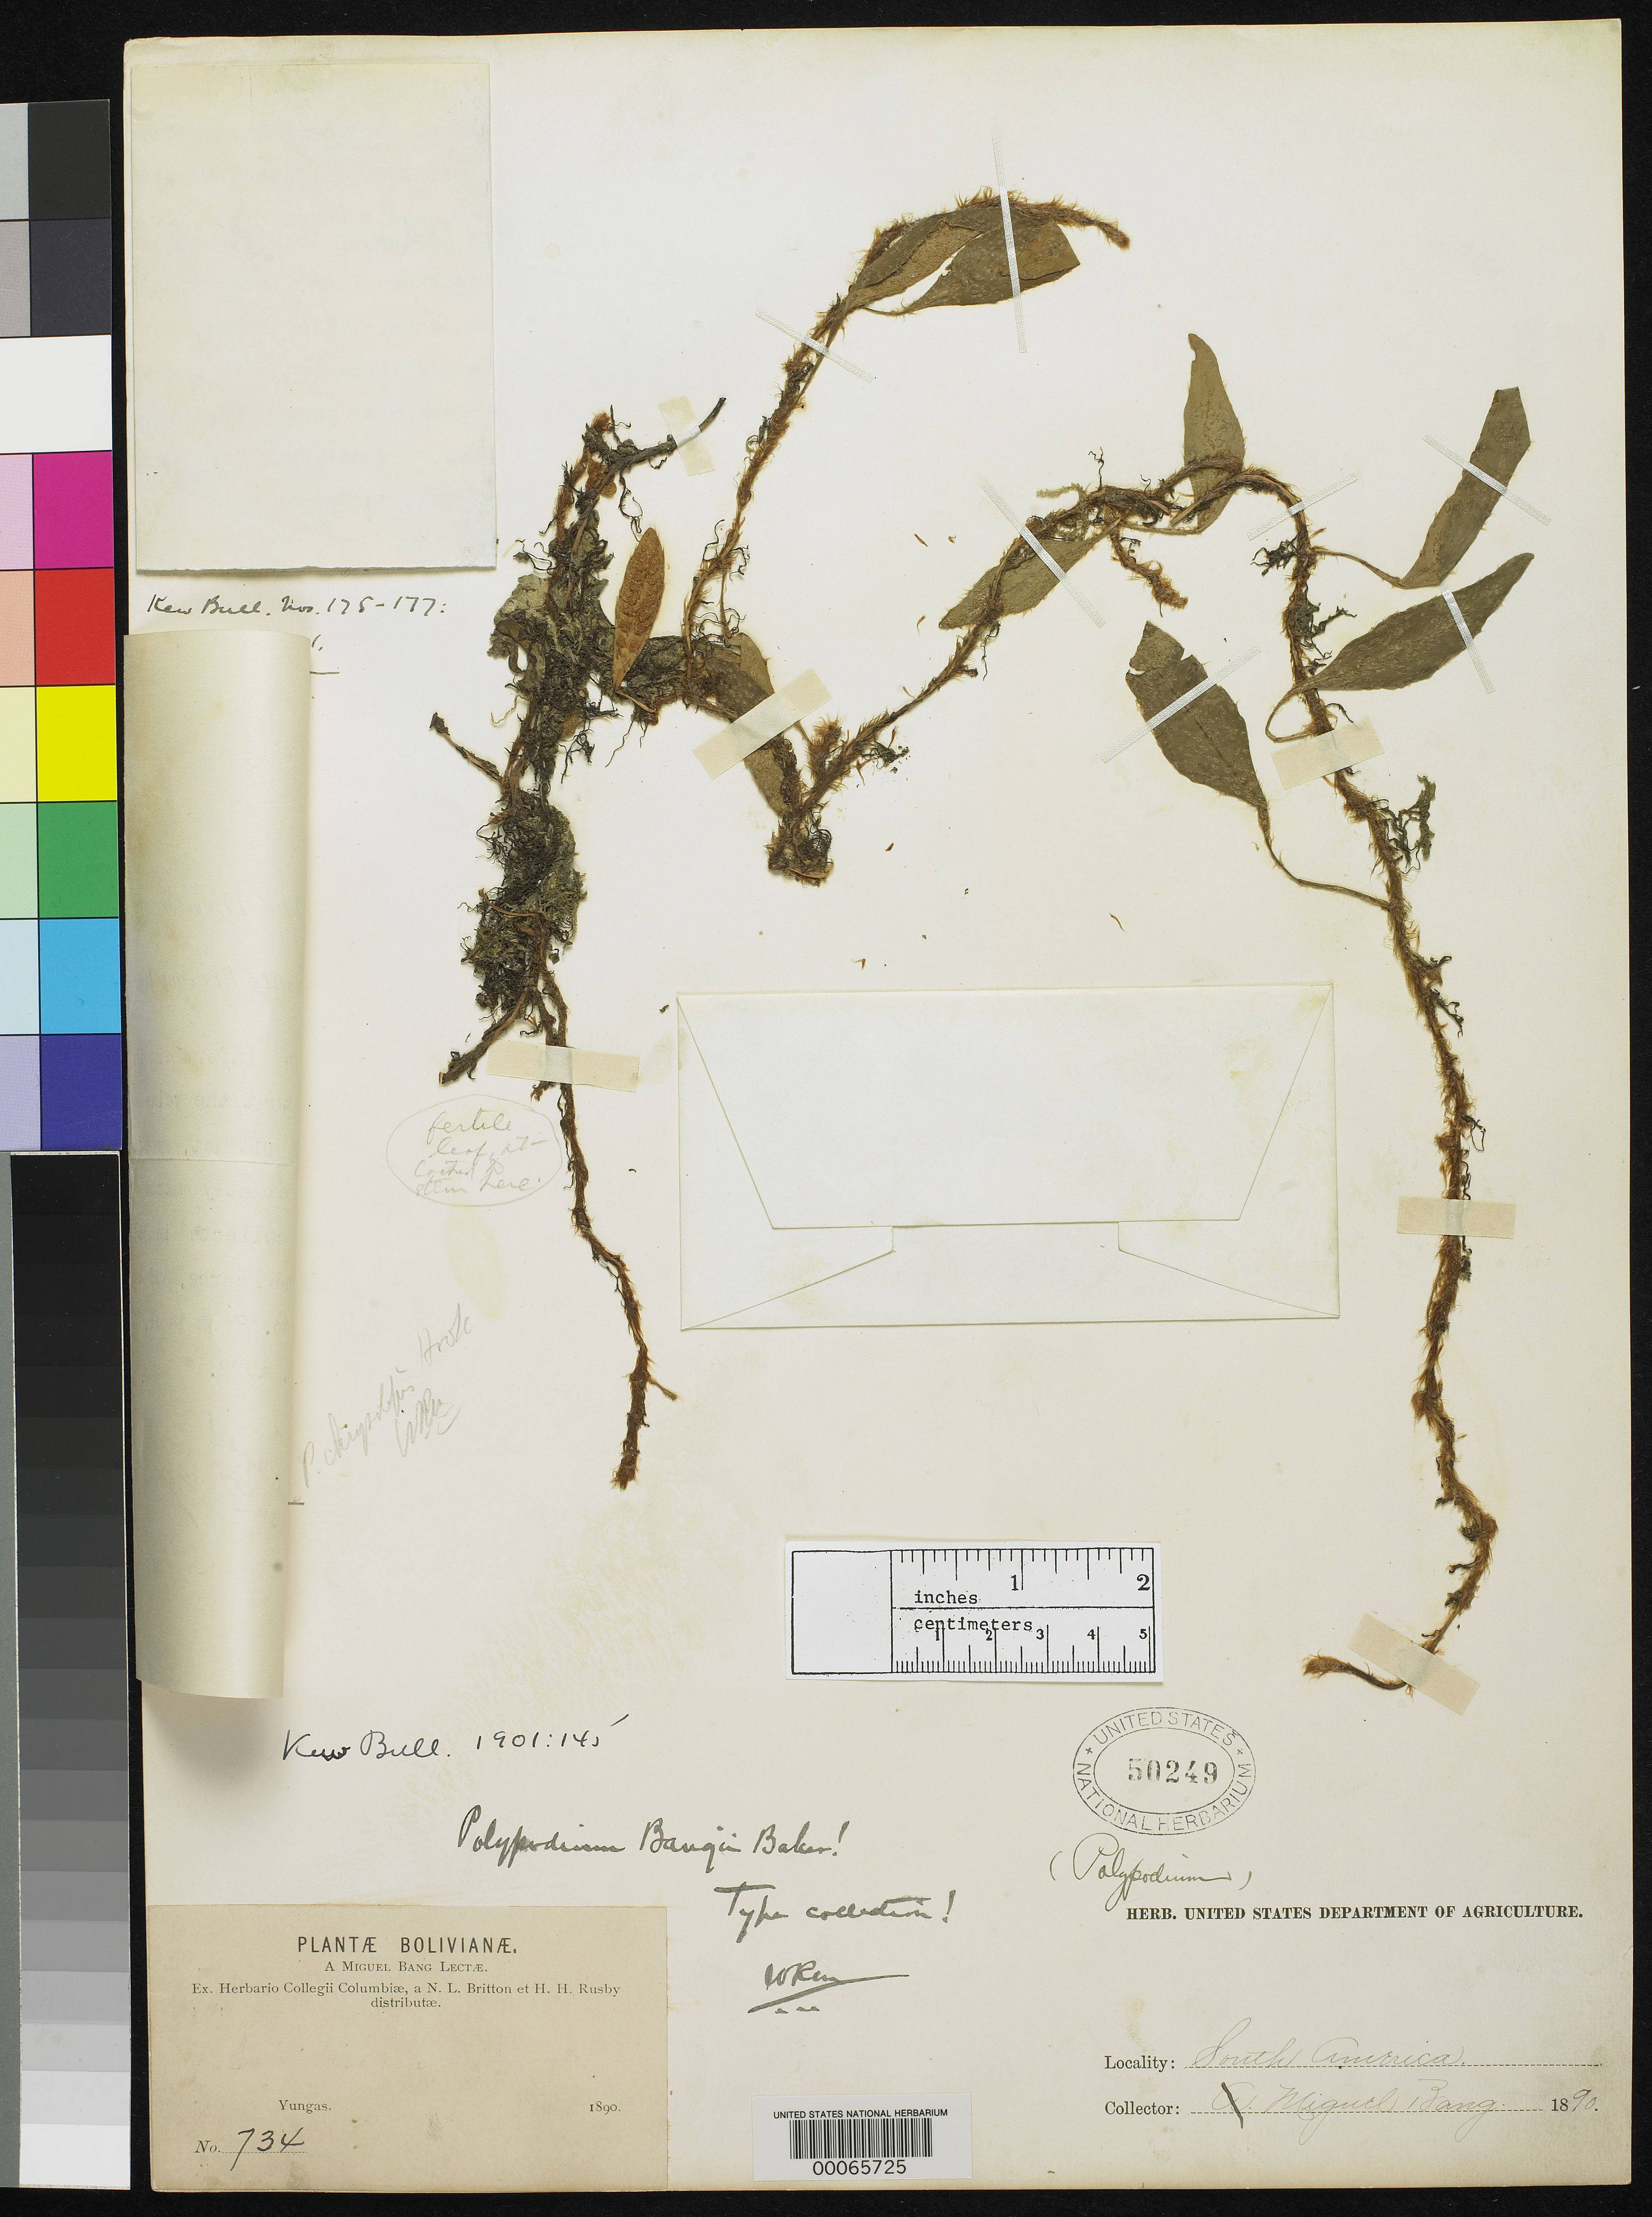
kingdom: Plantae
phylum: Tracheophyta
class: Polypodiopsida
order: Polypodiales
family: Polypodiaceae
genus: Polypodium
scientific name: Polypodium bangii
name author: Baker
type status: Type Collection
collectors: M. Bang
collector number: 734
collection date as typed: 1890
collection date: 1890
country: Bolivia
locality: Yungas.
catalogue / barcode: US 50249